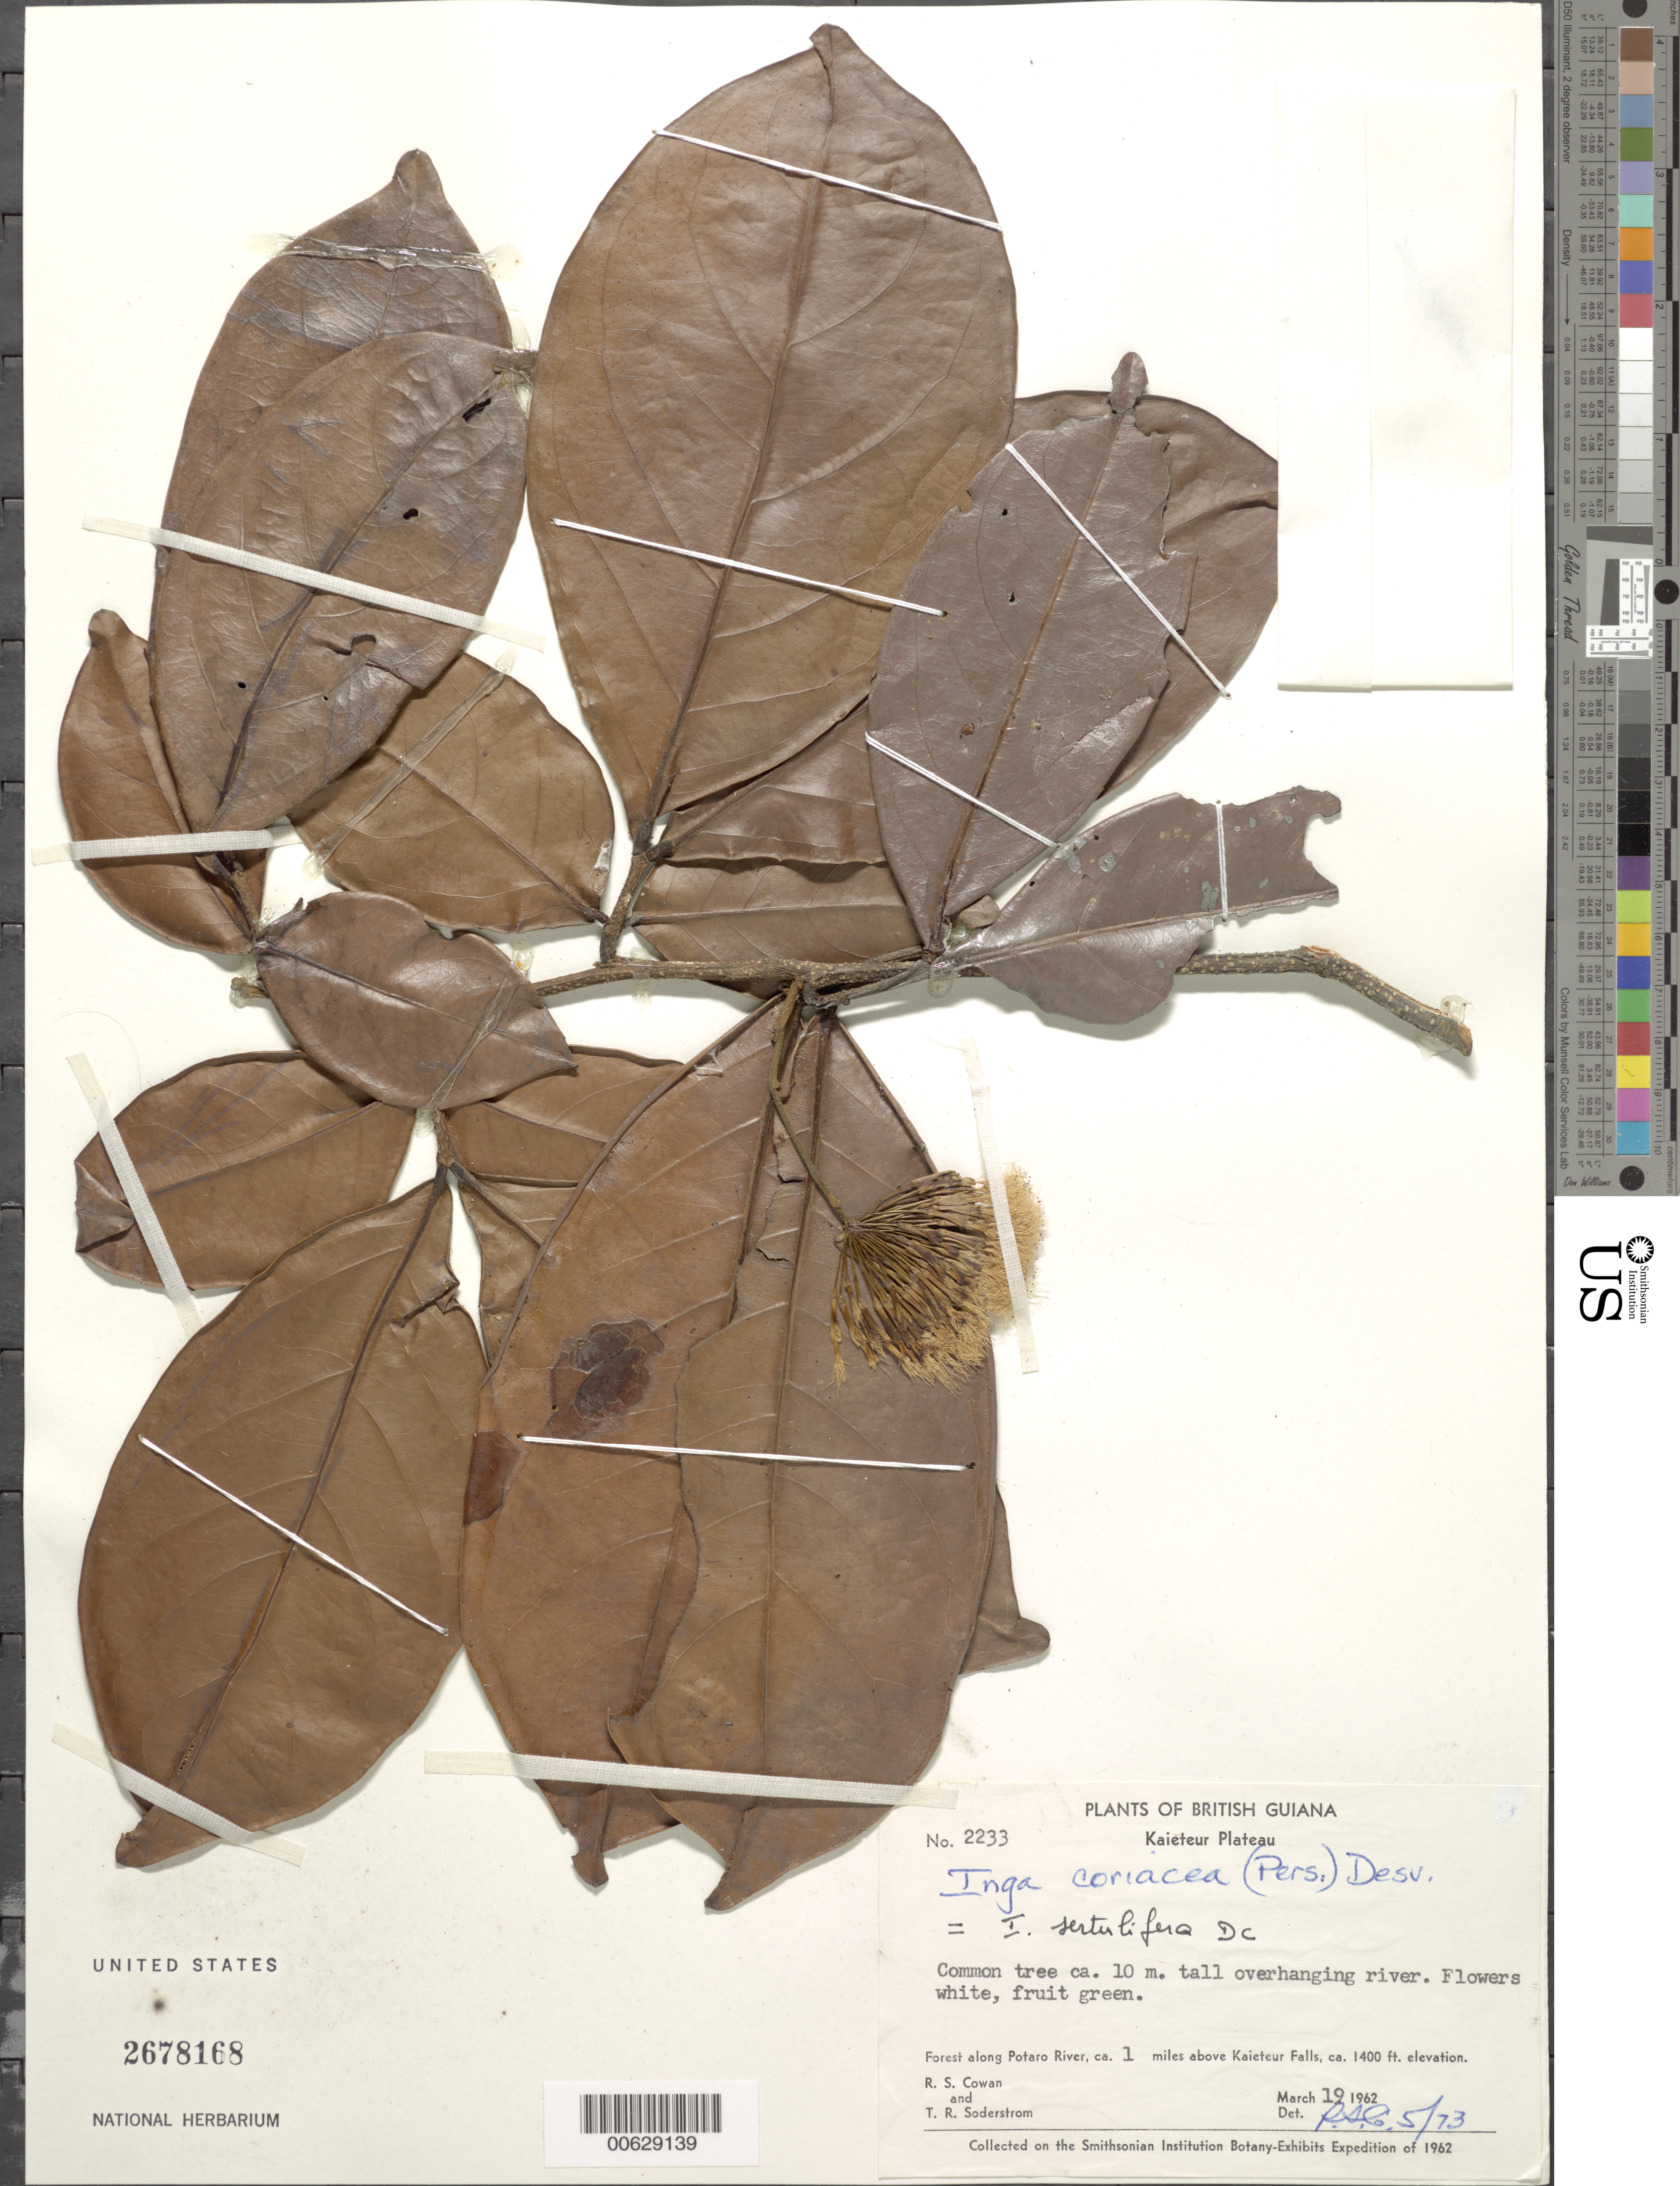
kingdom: Plantae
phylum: Tracheophyta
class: Magnoliopsida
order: Fabales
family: Fabaceae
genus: Inga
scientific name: Inga sertulifera subsp. sertulifera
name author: DC.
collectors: R. S. Cowan & T. R. Soderstrom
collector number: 2233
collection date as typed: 19-Mar-62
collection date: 1962-03-19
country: Guyana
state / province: Potaro-Siparuni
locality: Kaieteur Plateau, Potaro R., 1 mi. above Kaieteur Falls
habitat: Overhanging river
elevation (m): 427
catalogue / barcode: US 2678168